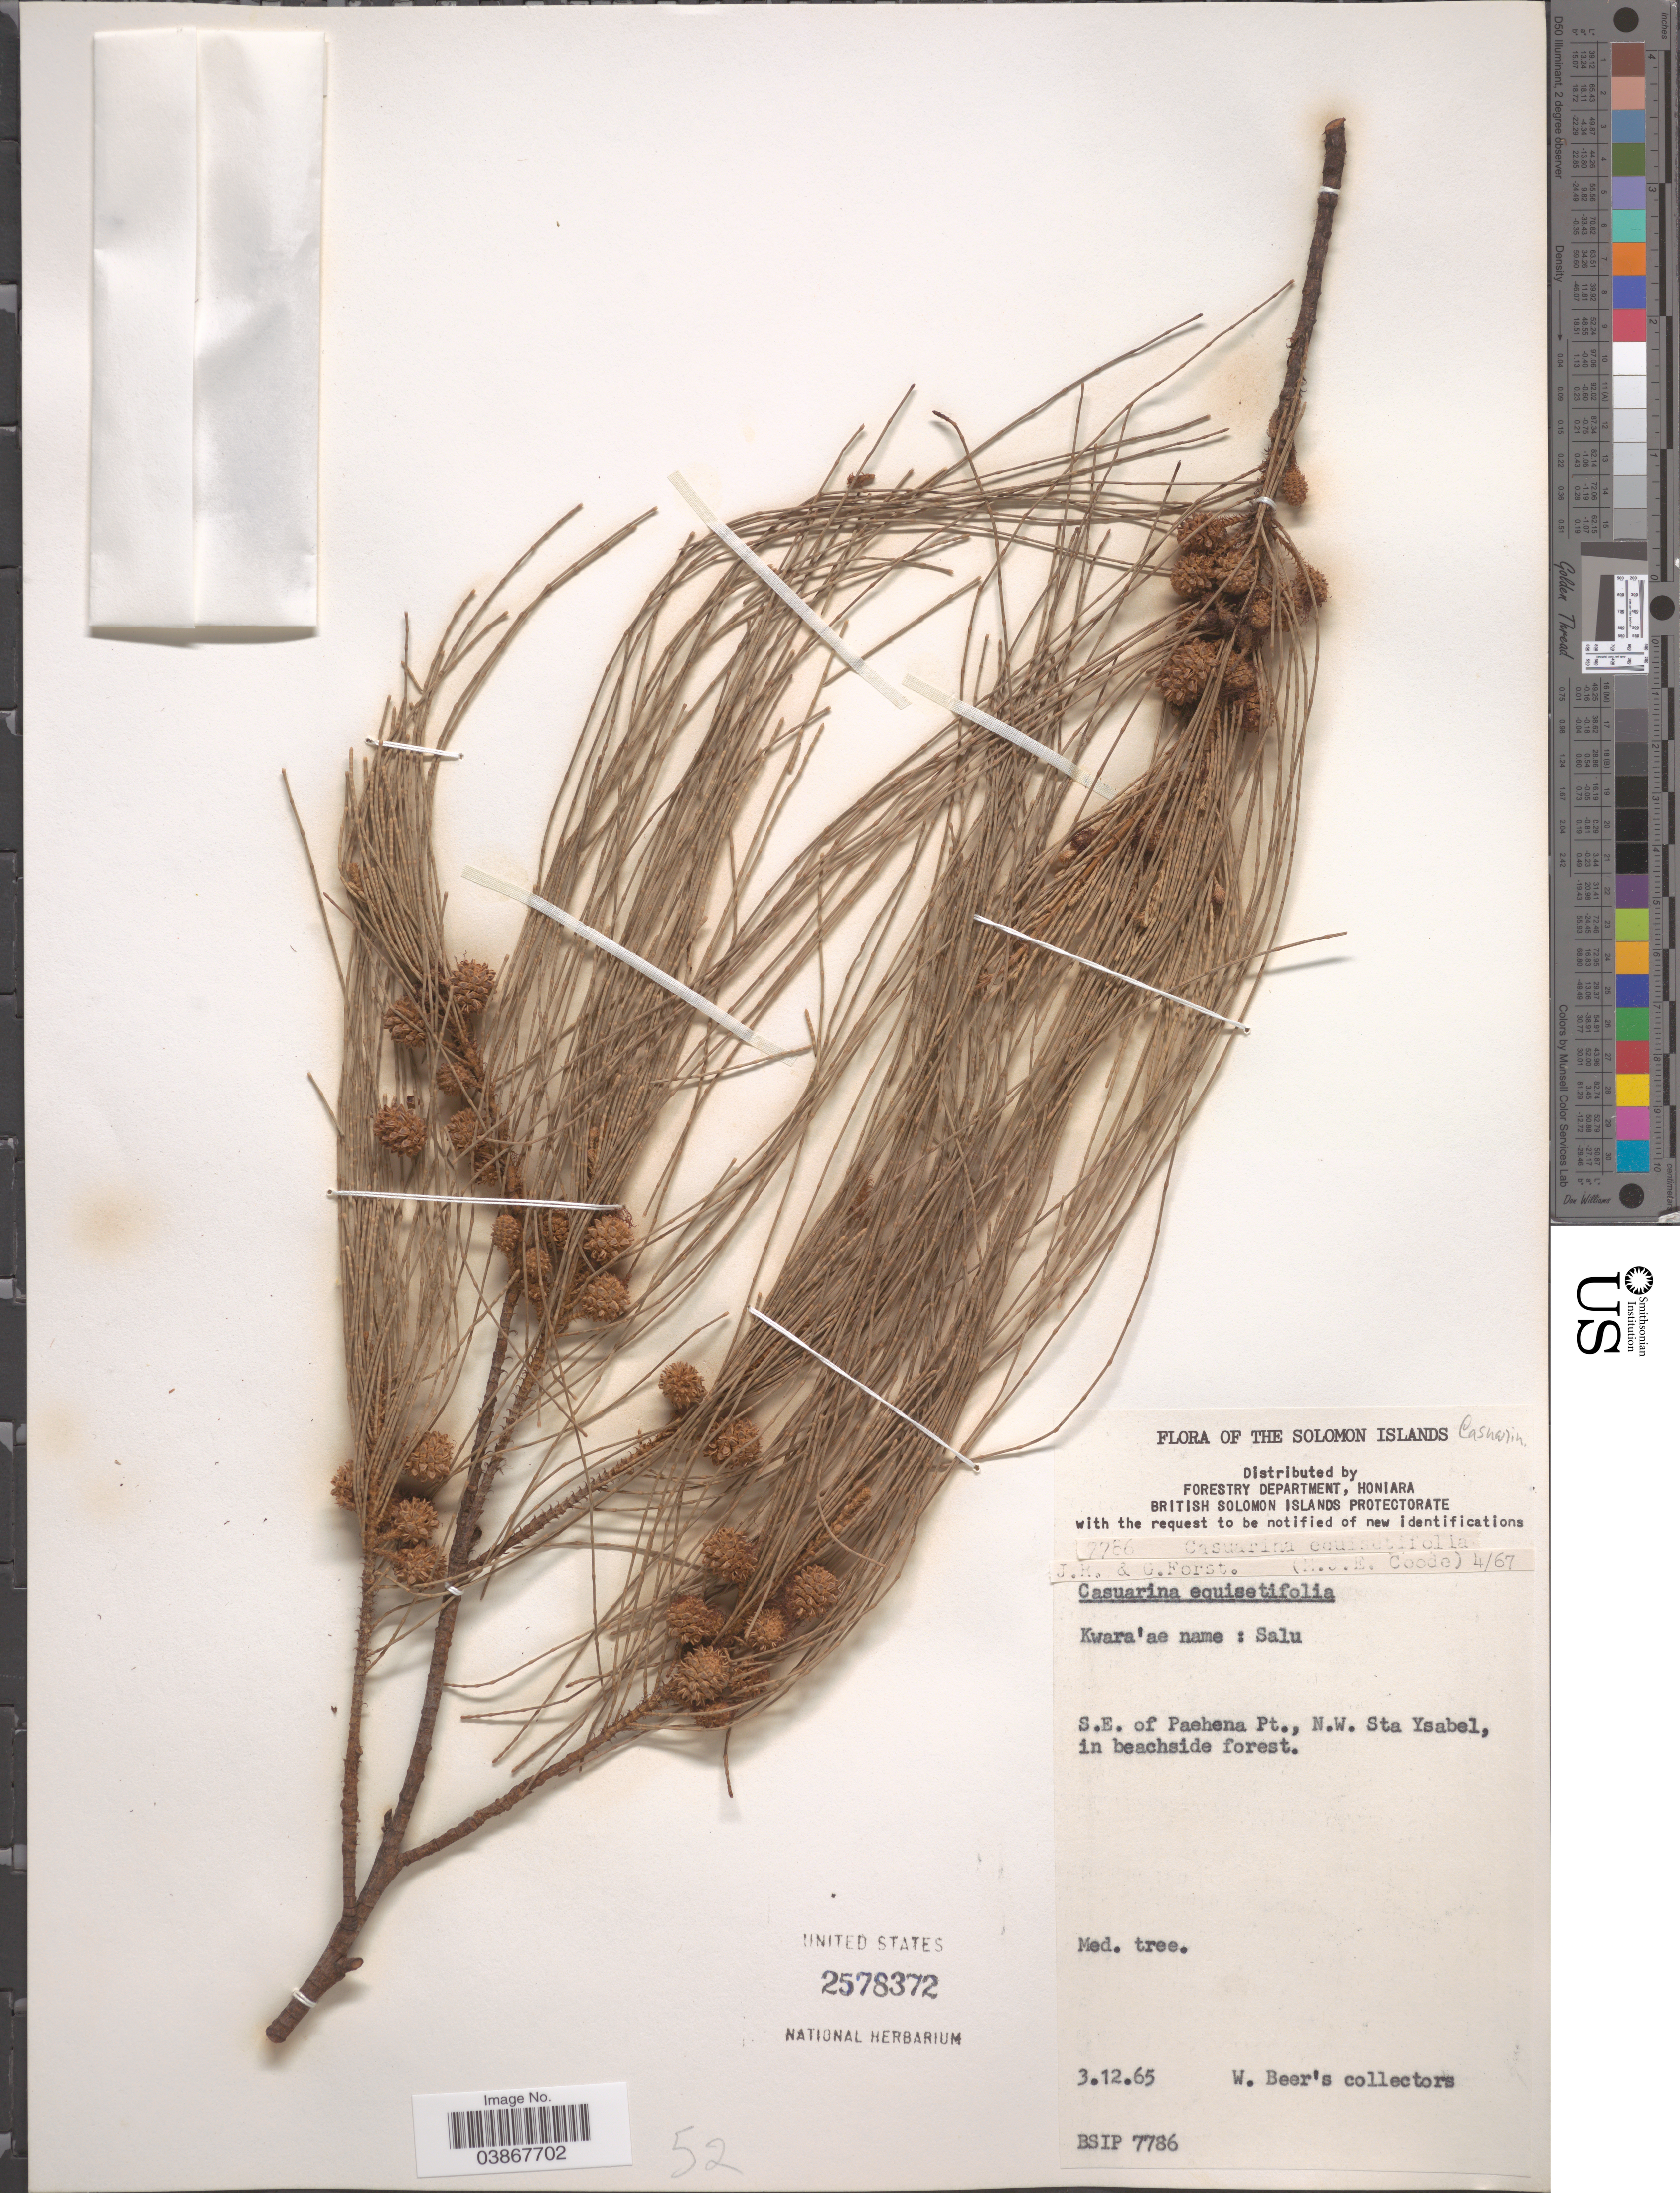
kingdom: Plantae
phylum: Tracheophyta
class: Magnoliopsida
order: Fagales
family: Casuarinaceae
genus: Casuarina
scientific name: Casuarina equisetifolia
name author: L.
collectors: W. Beer's Collectors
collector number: BSIP7786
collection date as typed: Transcribed d/m/y: 3/12/65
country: Solomon Islands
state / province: Solomon Islands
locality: S.E. of Paehena Pt., N.W. Sta Ysabel, in beachside forest.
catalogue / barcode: US 2578372